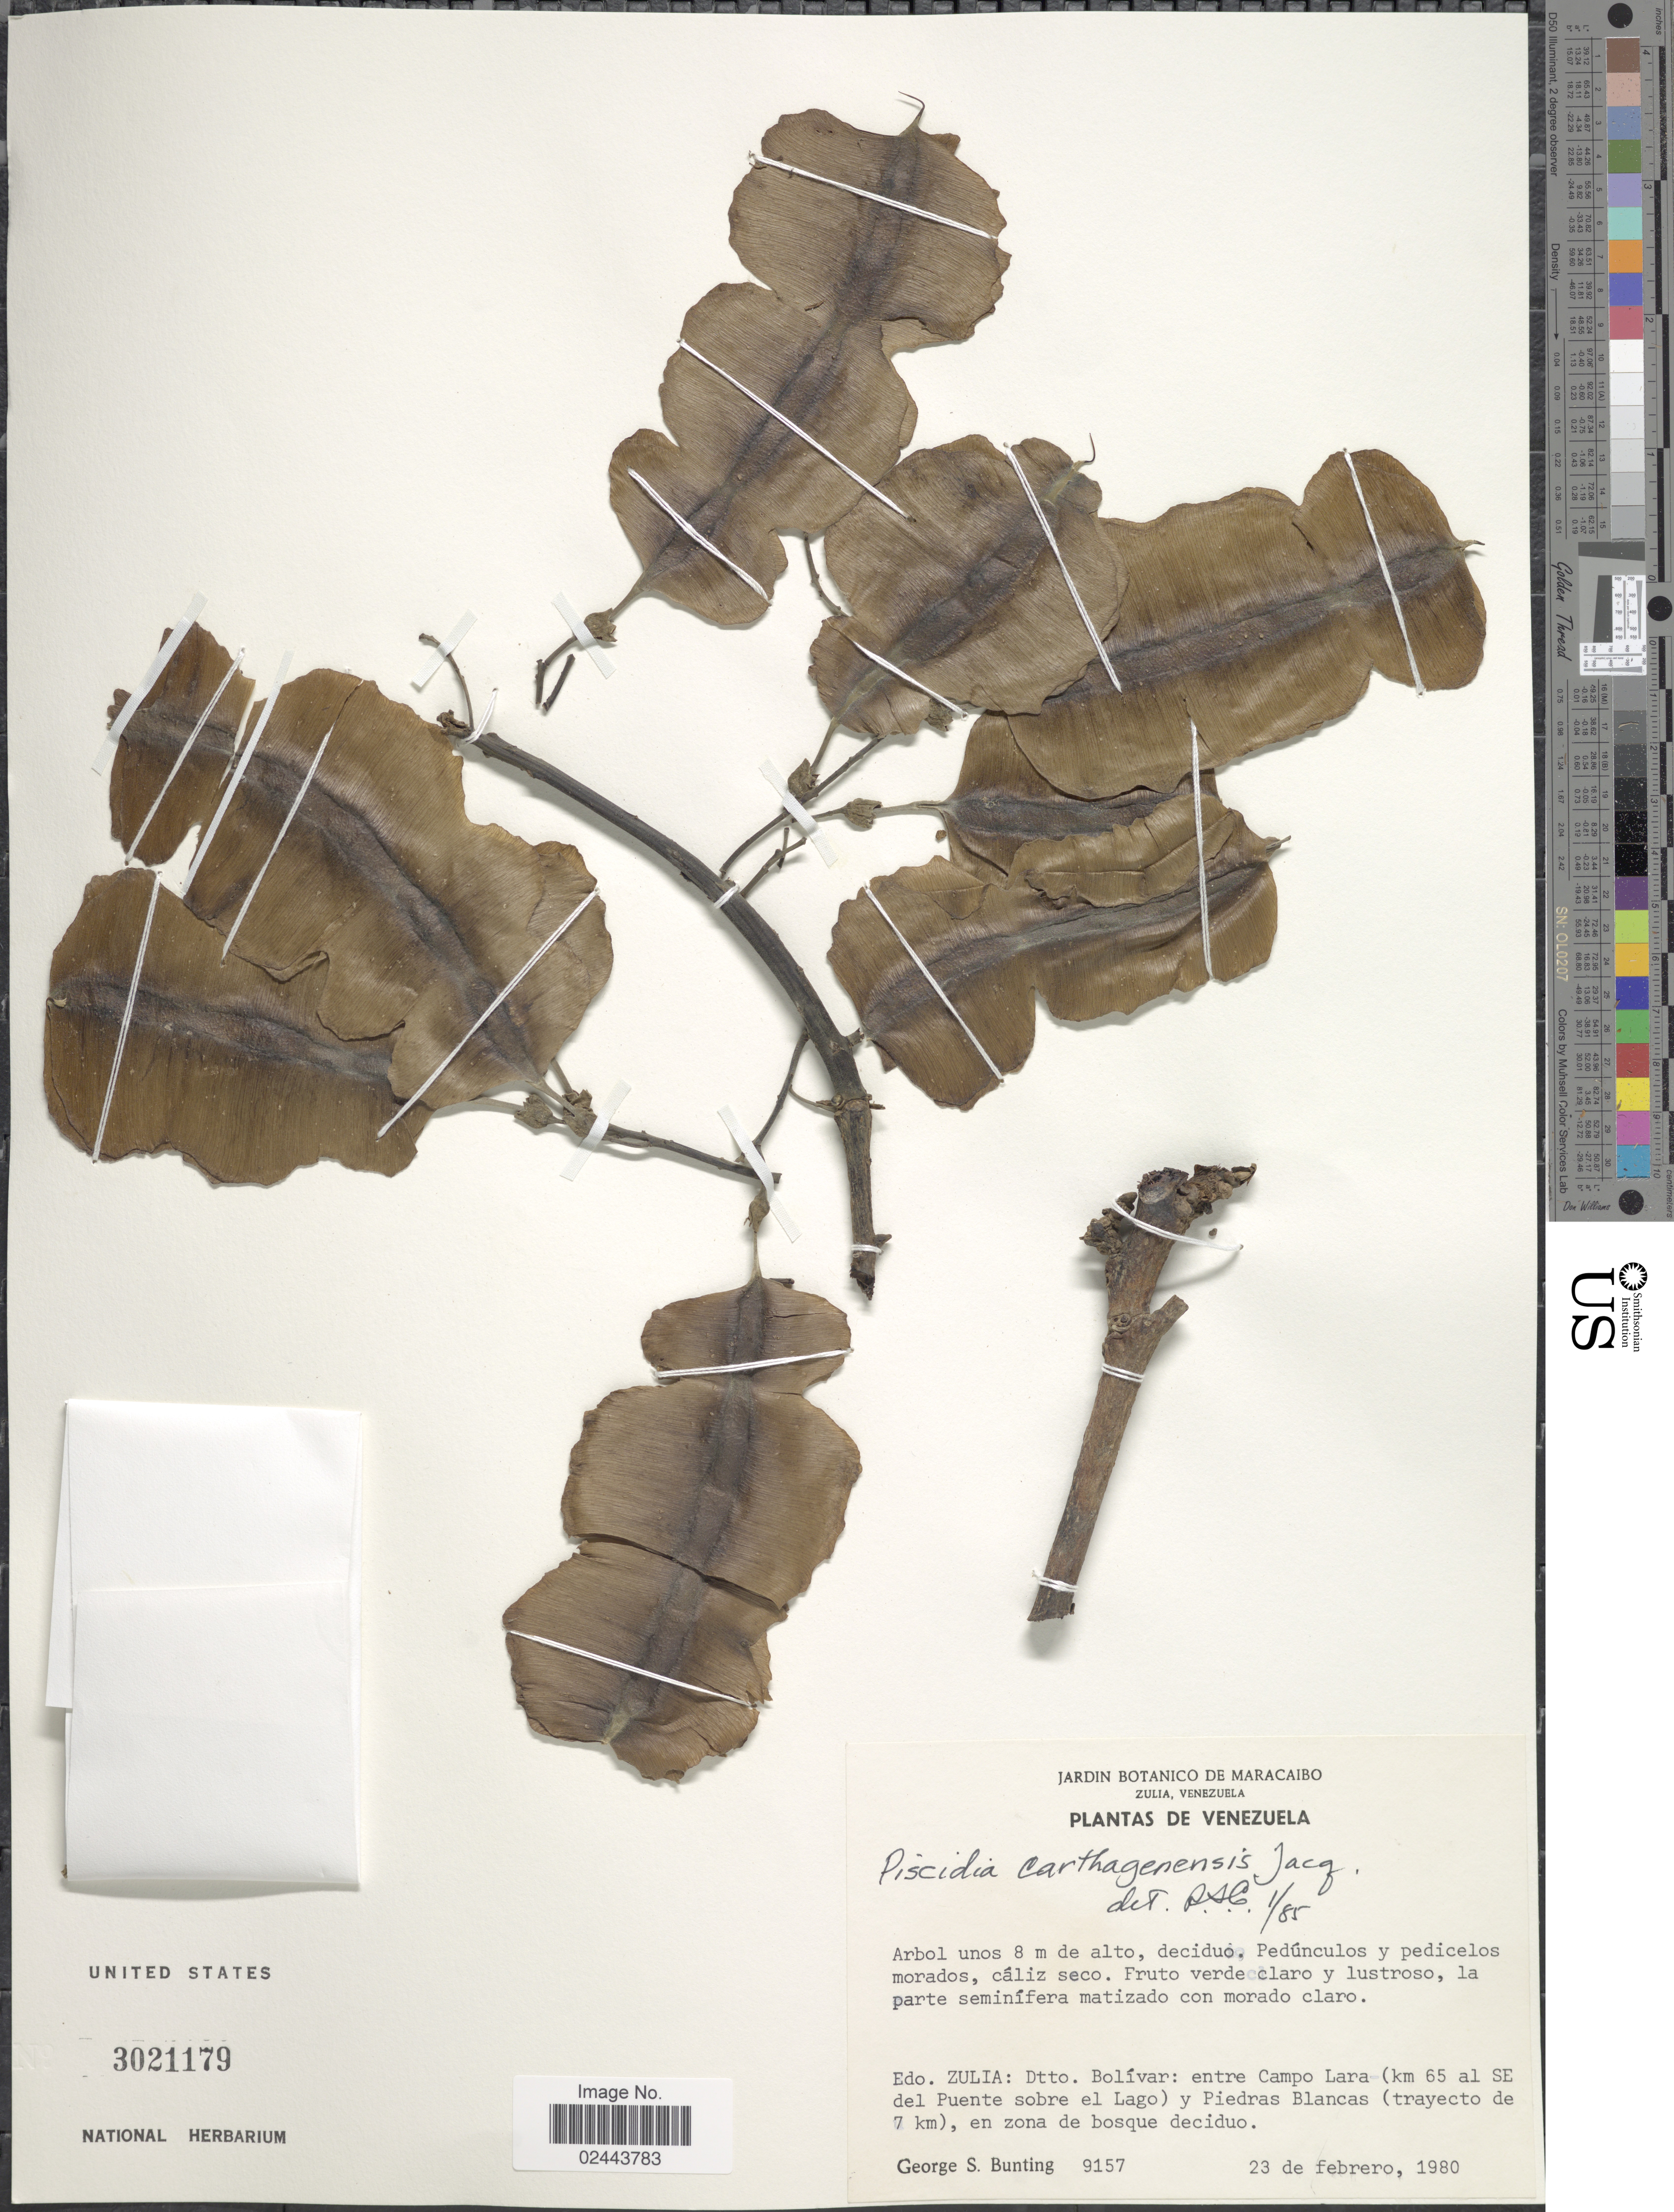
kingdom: Plantae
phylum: Tracheophyta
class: Magnoliopsida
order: Fabales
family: Fabaceae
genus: Piscidia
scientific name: Piscidia carthagenensis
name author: Jacq.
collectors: G. S. Bunting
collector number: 9157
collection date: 1980-02-20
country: Venezuela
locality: Edo. Zulia: Dtto. Bolivar: entre Campo Lara (km 65 al SE del Puente sobre el Lago) y Piedras Blancas (trayecto de 7 km), en zona de bosque deciduo.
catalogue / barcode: US 3021179